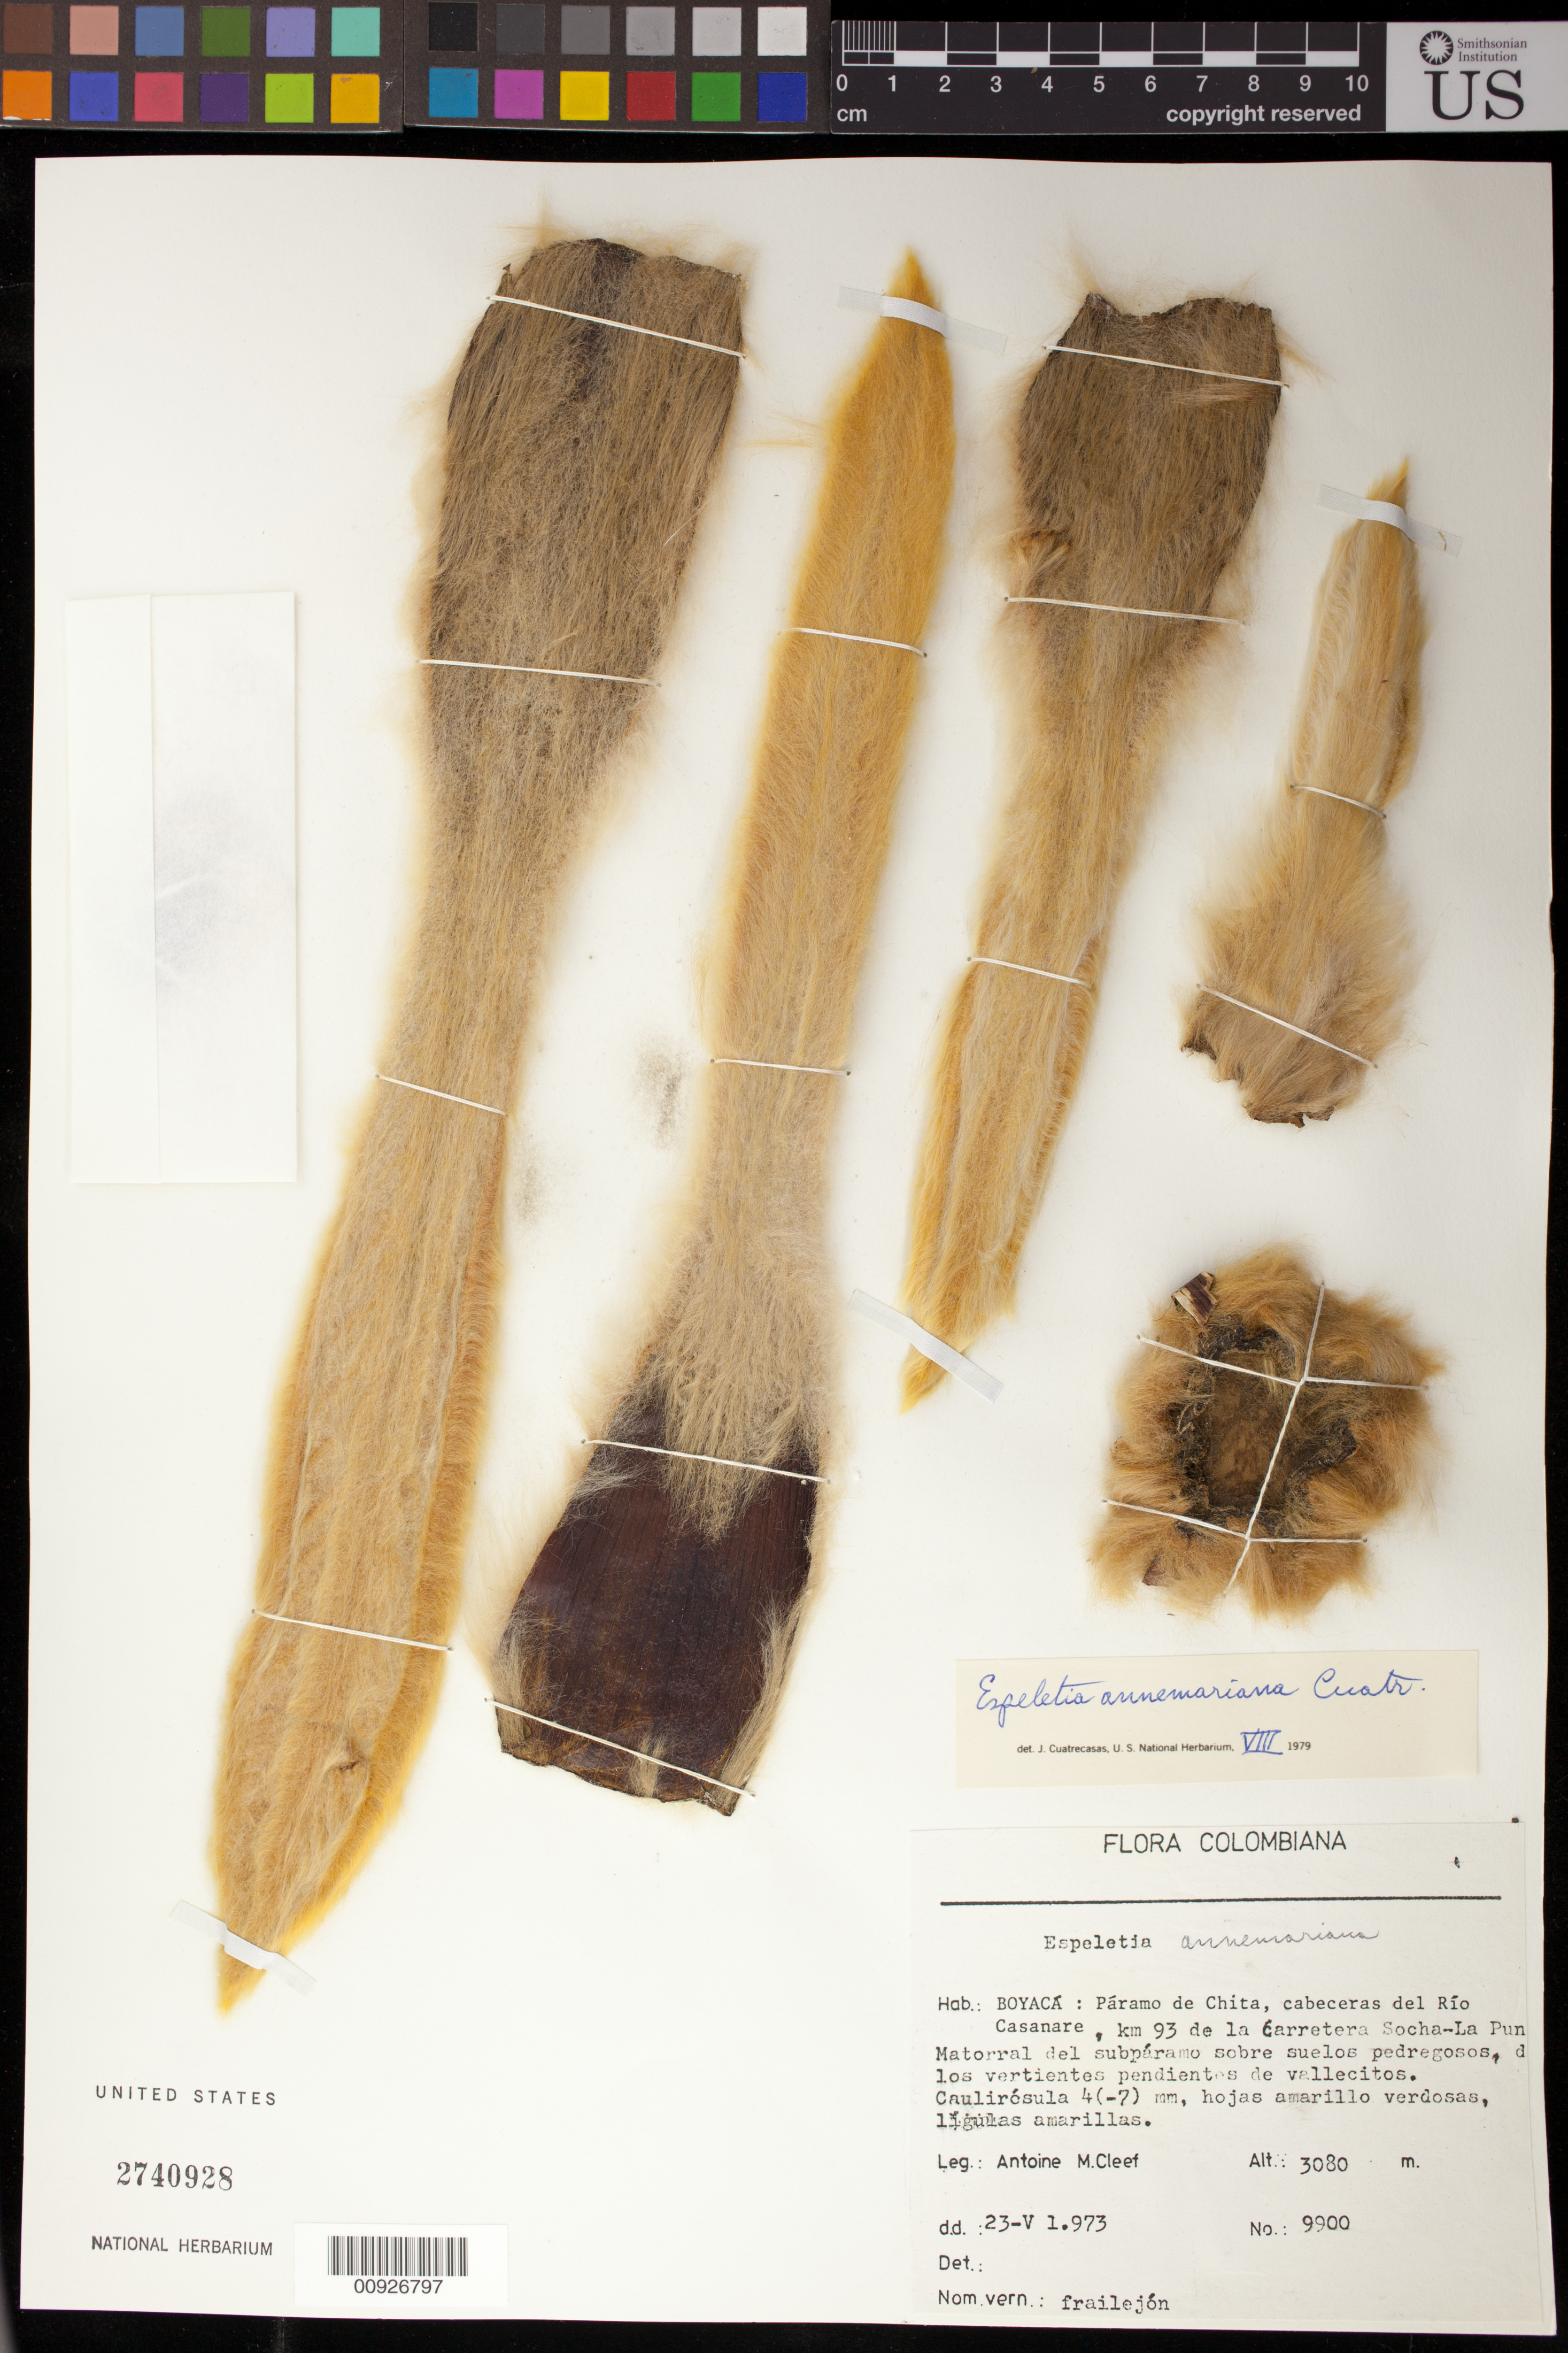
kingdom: Plantae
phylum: Tracheophyta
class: Magnoliopsida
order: Asterales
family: Asteraceae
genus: Espeletia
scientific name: Espeletia annemariana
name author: Cuatrec.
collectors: A. M. Cleef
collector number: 9900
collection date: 1973-05-23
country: Colombia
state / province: Boyacá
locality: P. de Chita . Páramo de Chita, cabeceras del Río Casanare, Km. 93 de la carrtera Socha-La Punta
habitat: Matorral del subpáramo sobre suelos pedregosos, de los vertentientes pendientes de vallecitos.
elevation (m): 3080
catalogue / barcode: US 2740928